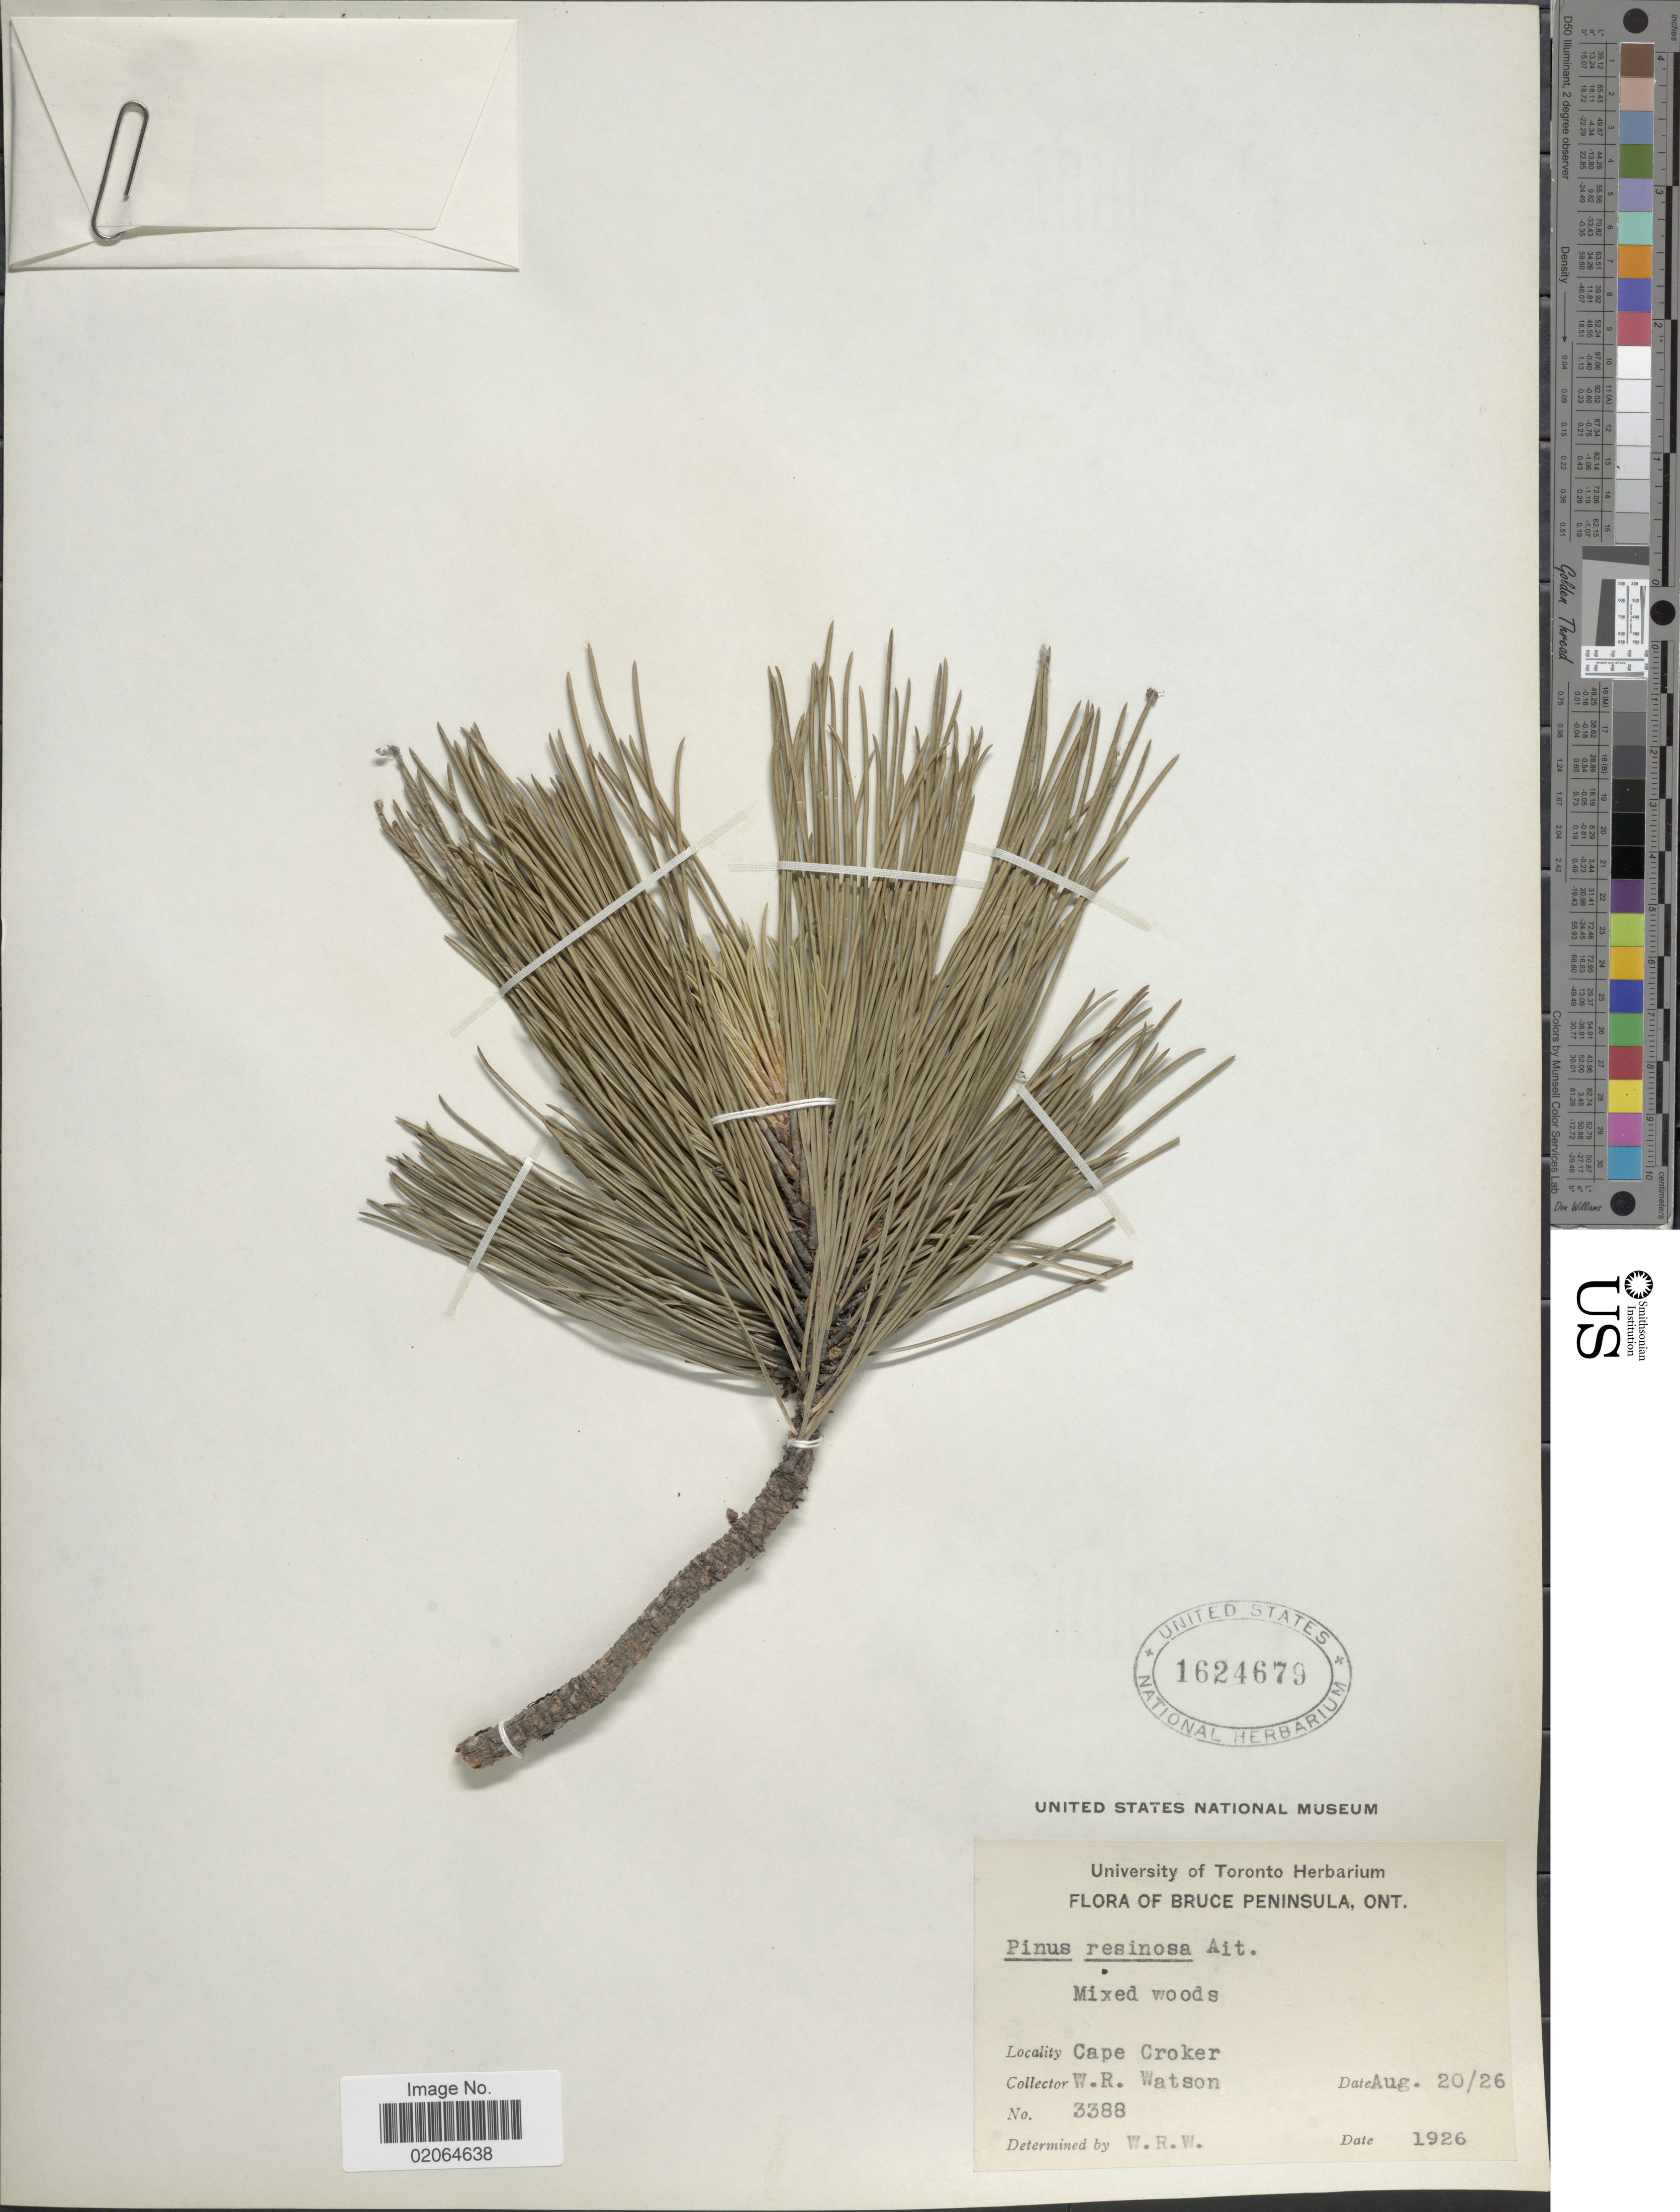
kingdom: Plantae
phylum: Tracheophyta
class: Pinopsida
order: Pinales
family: Pinaceae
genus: Pinus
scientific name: Pinus resinosa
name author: Aiton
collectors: W. R. Watson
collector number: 3388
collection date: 1926-08-20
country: Canada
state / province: Ontario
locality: Bruce Peninsula, Cape Croker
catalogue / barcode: US 1624679